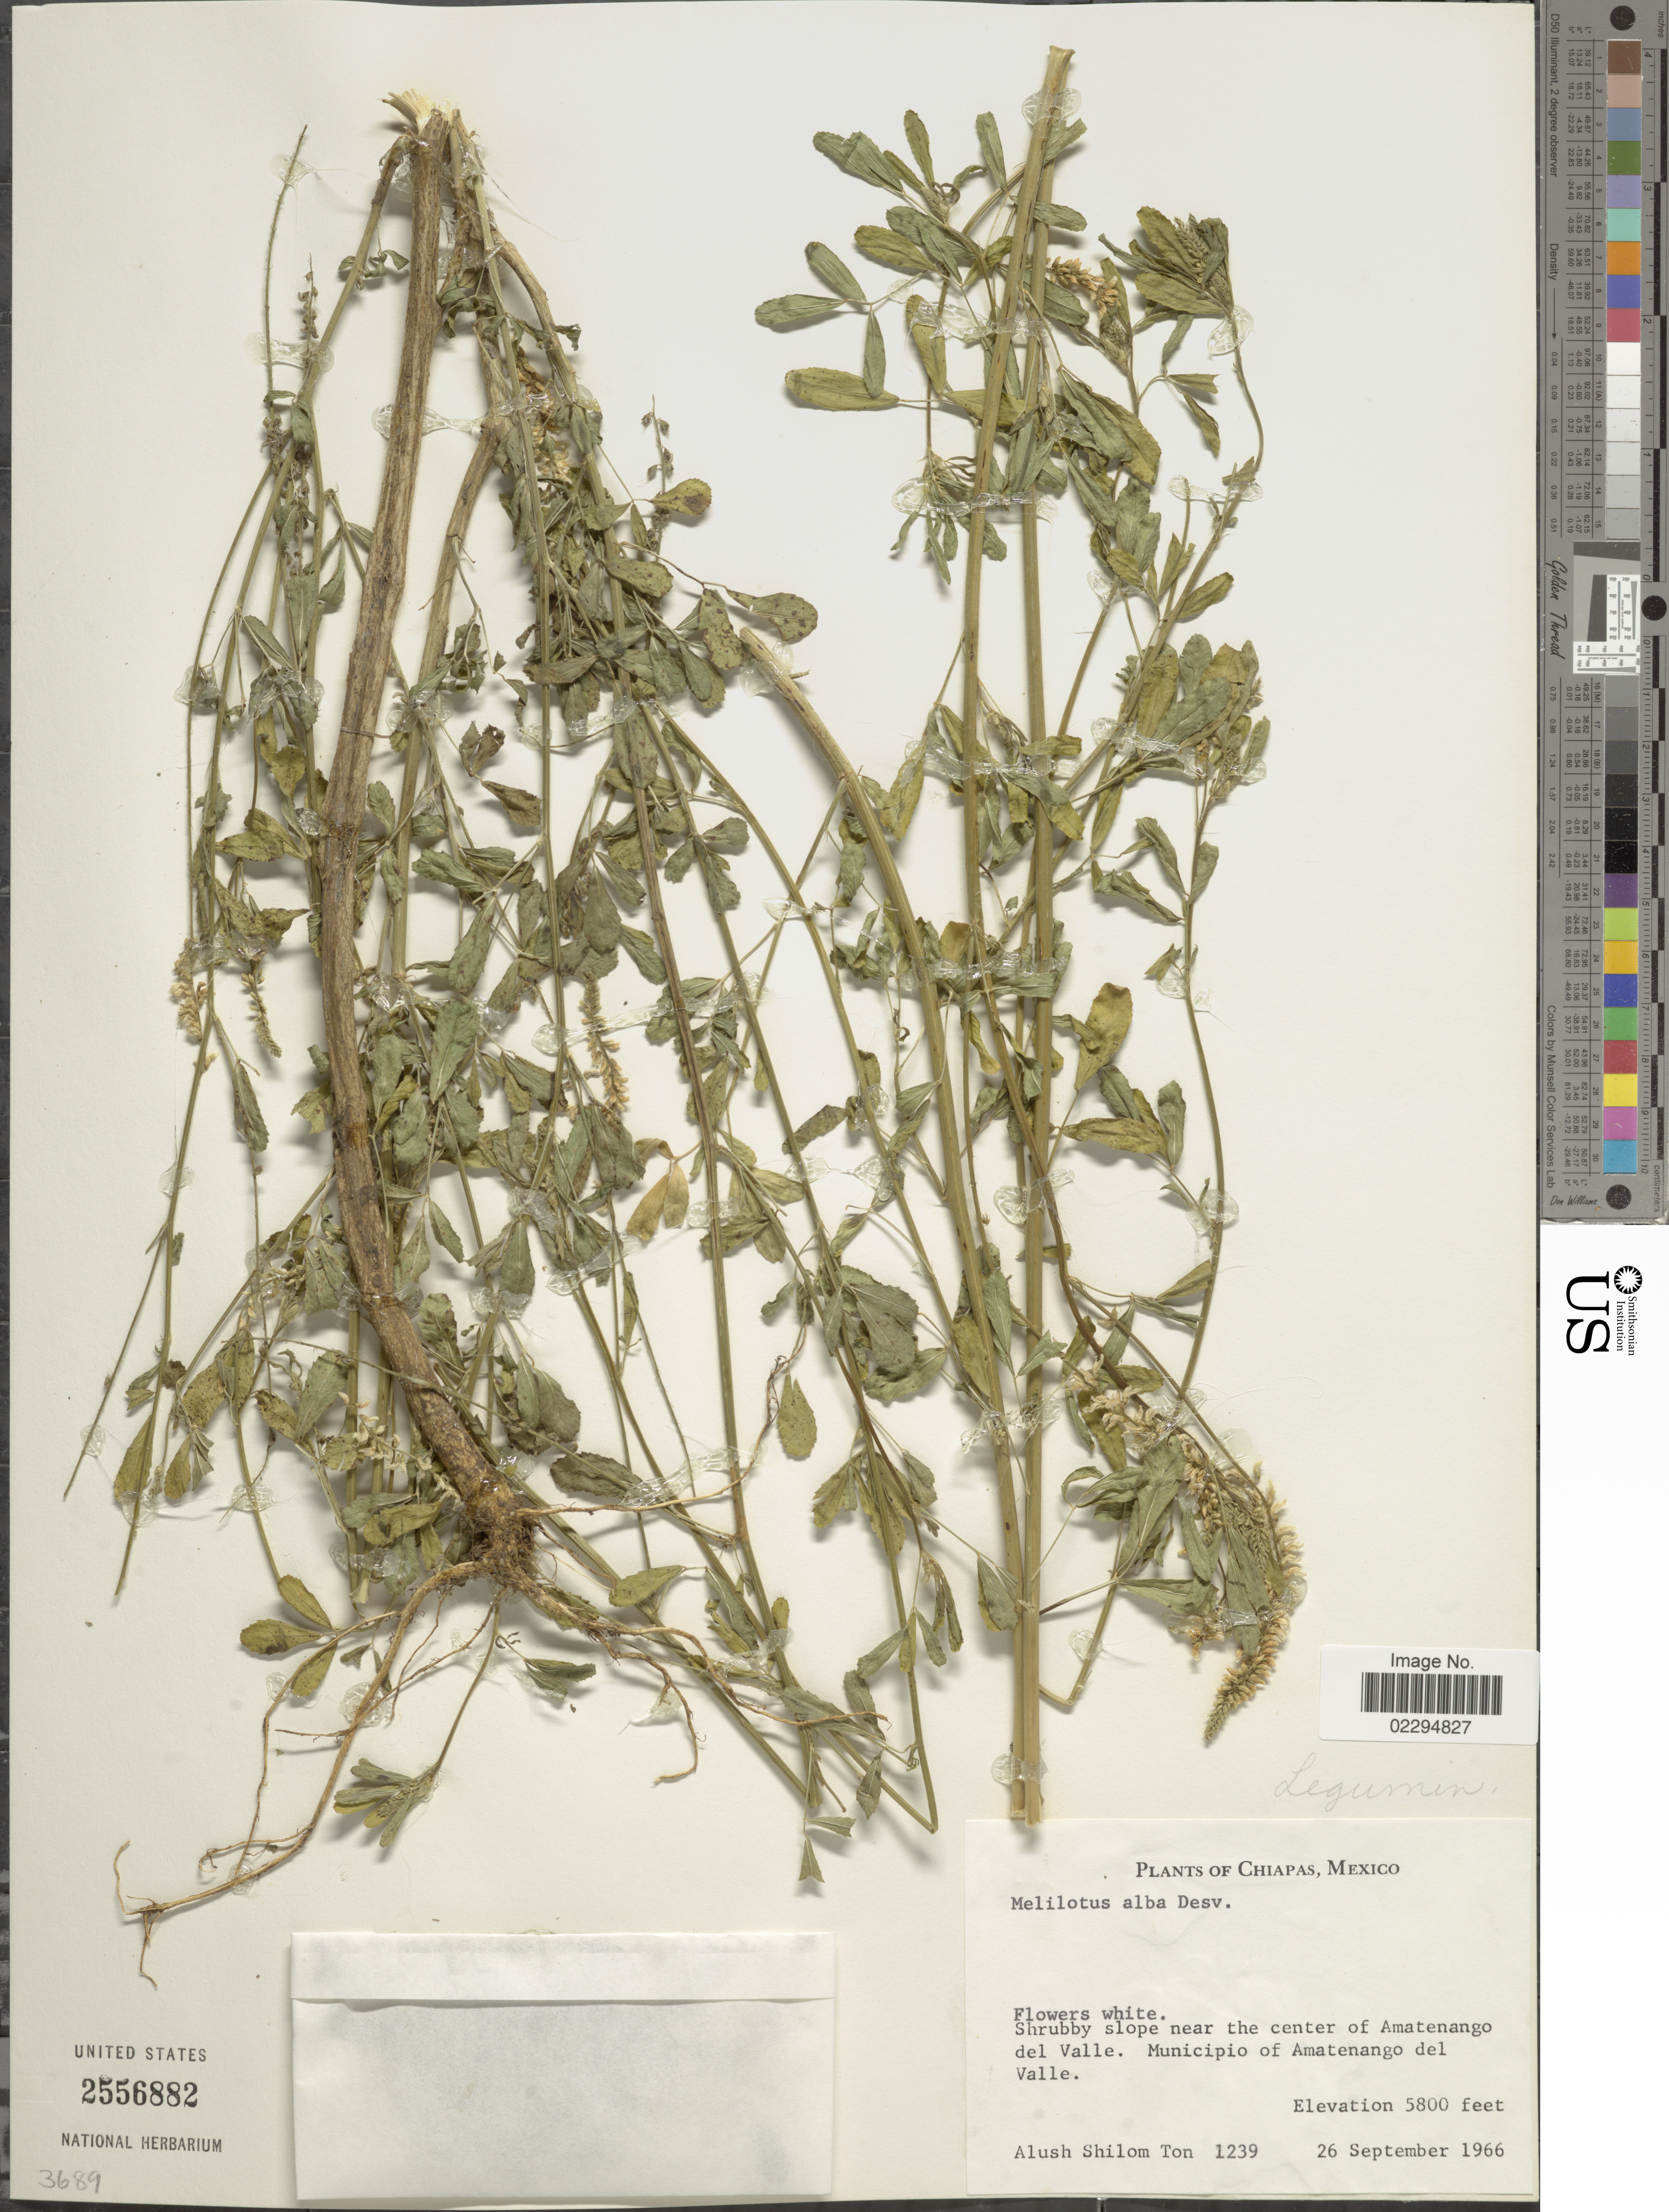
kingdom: Plantae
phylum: Tracheophyta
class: Magnoliopsida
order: Fabales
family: Fabaceae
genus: Melilotus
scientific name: Melilotus albus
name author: Medik.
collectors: A. M. Ton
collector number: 1239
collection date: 1966-09-26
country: Mexico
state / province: Chiapas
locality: Shrubby slope near the center of Amatenango del Valle. Municipio of Amatenango del Valle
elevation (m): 1768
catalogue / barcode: US 2556882